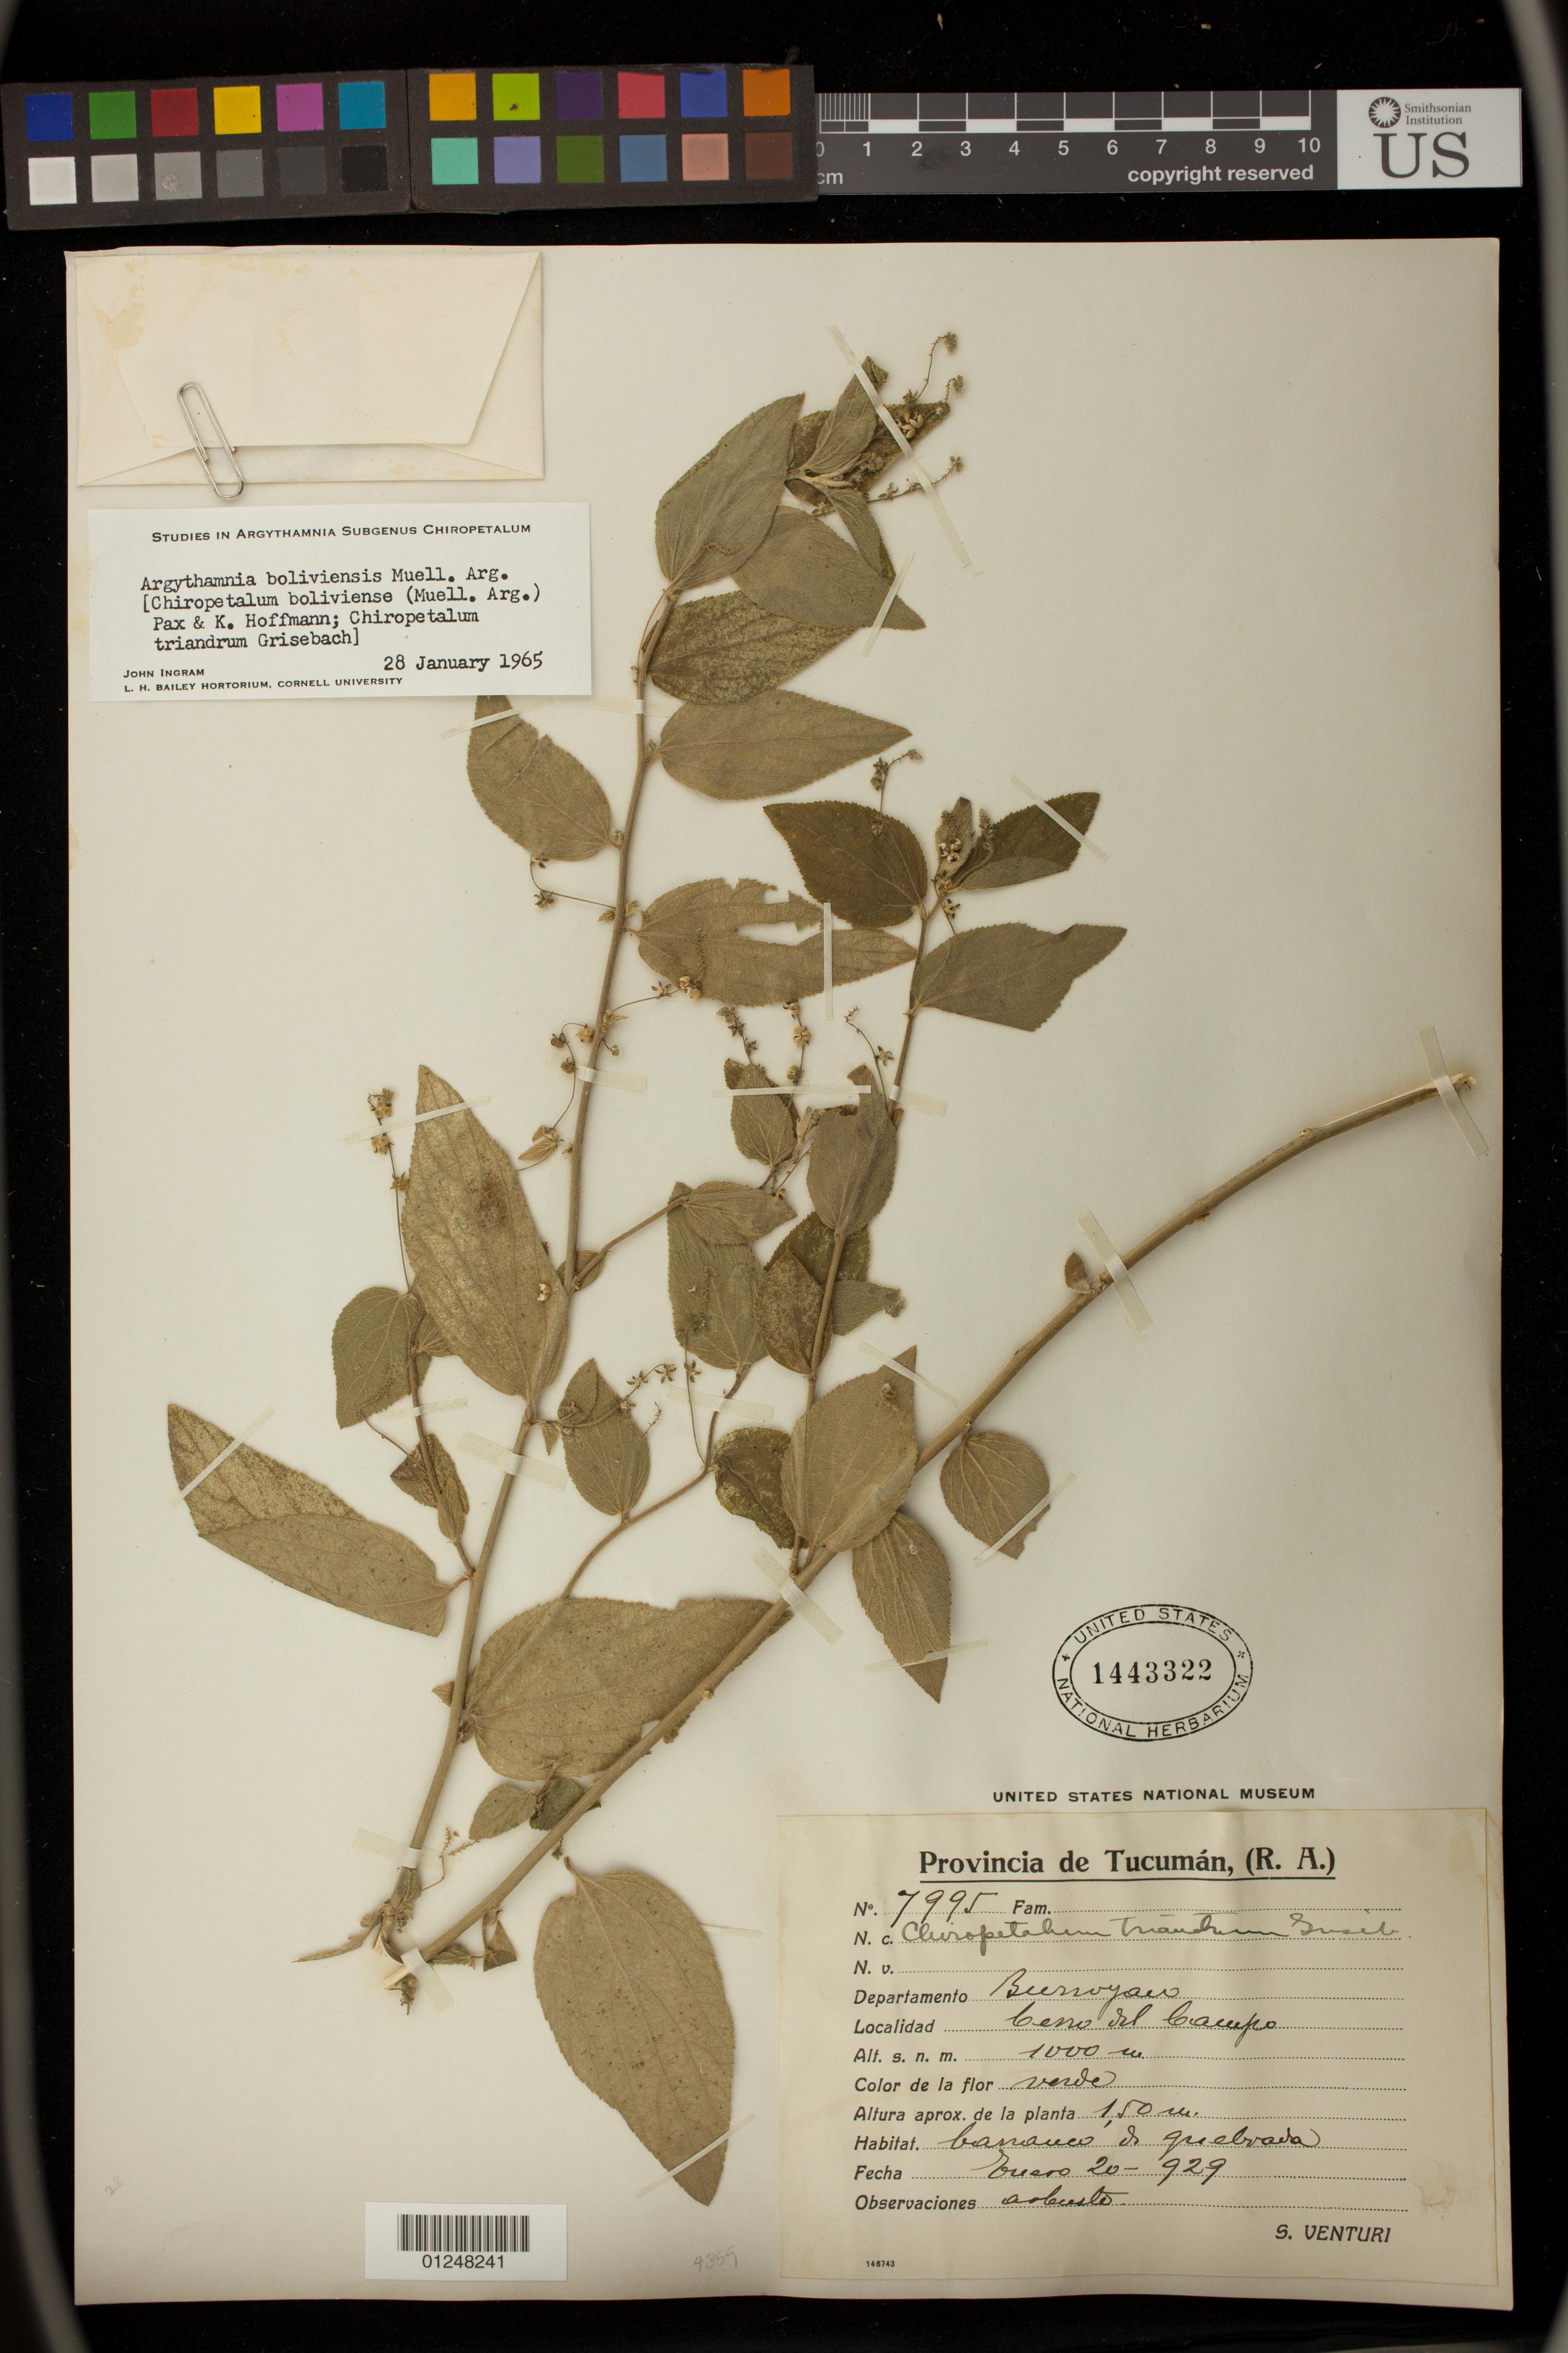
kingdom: Plantae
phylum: Tracheophyta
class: Magnoliopsida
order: Malpighiales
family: Euphorbiaceae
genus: Argythamnia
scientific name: Argythamnia boliviensis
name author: Müll. Arg.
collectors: S. Venturi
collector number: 7995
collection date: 1929-01-20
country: Argentina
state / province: Tucuman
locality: Bunoyou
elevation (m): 1000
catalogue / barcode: US 1443322